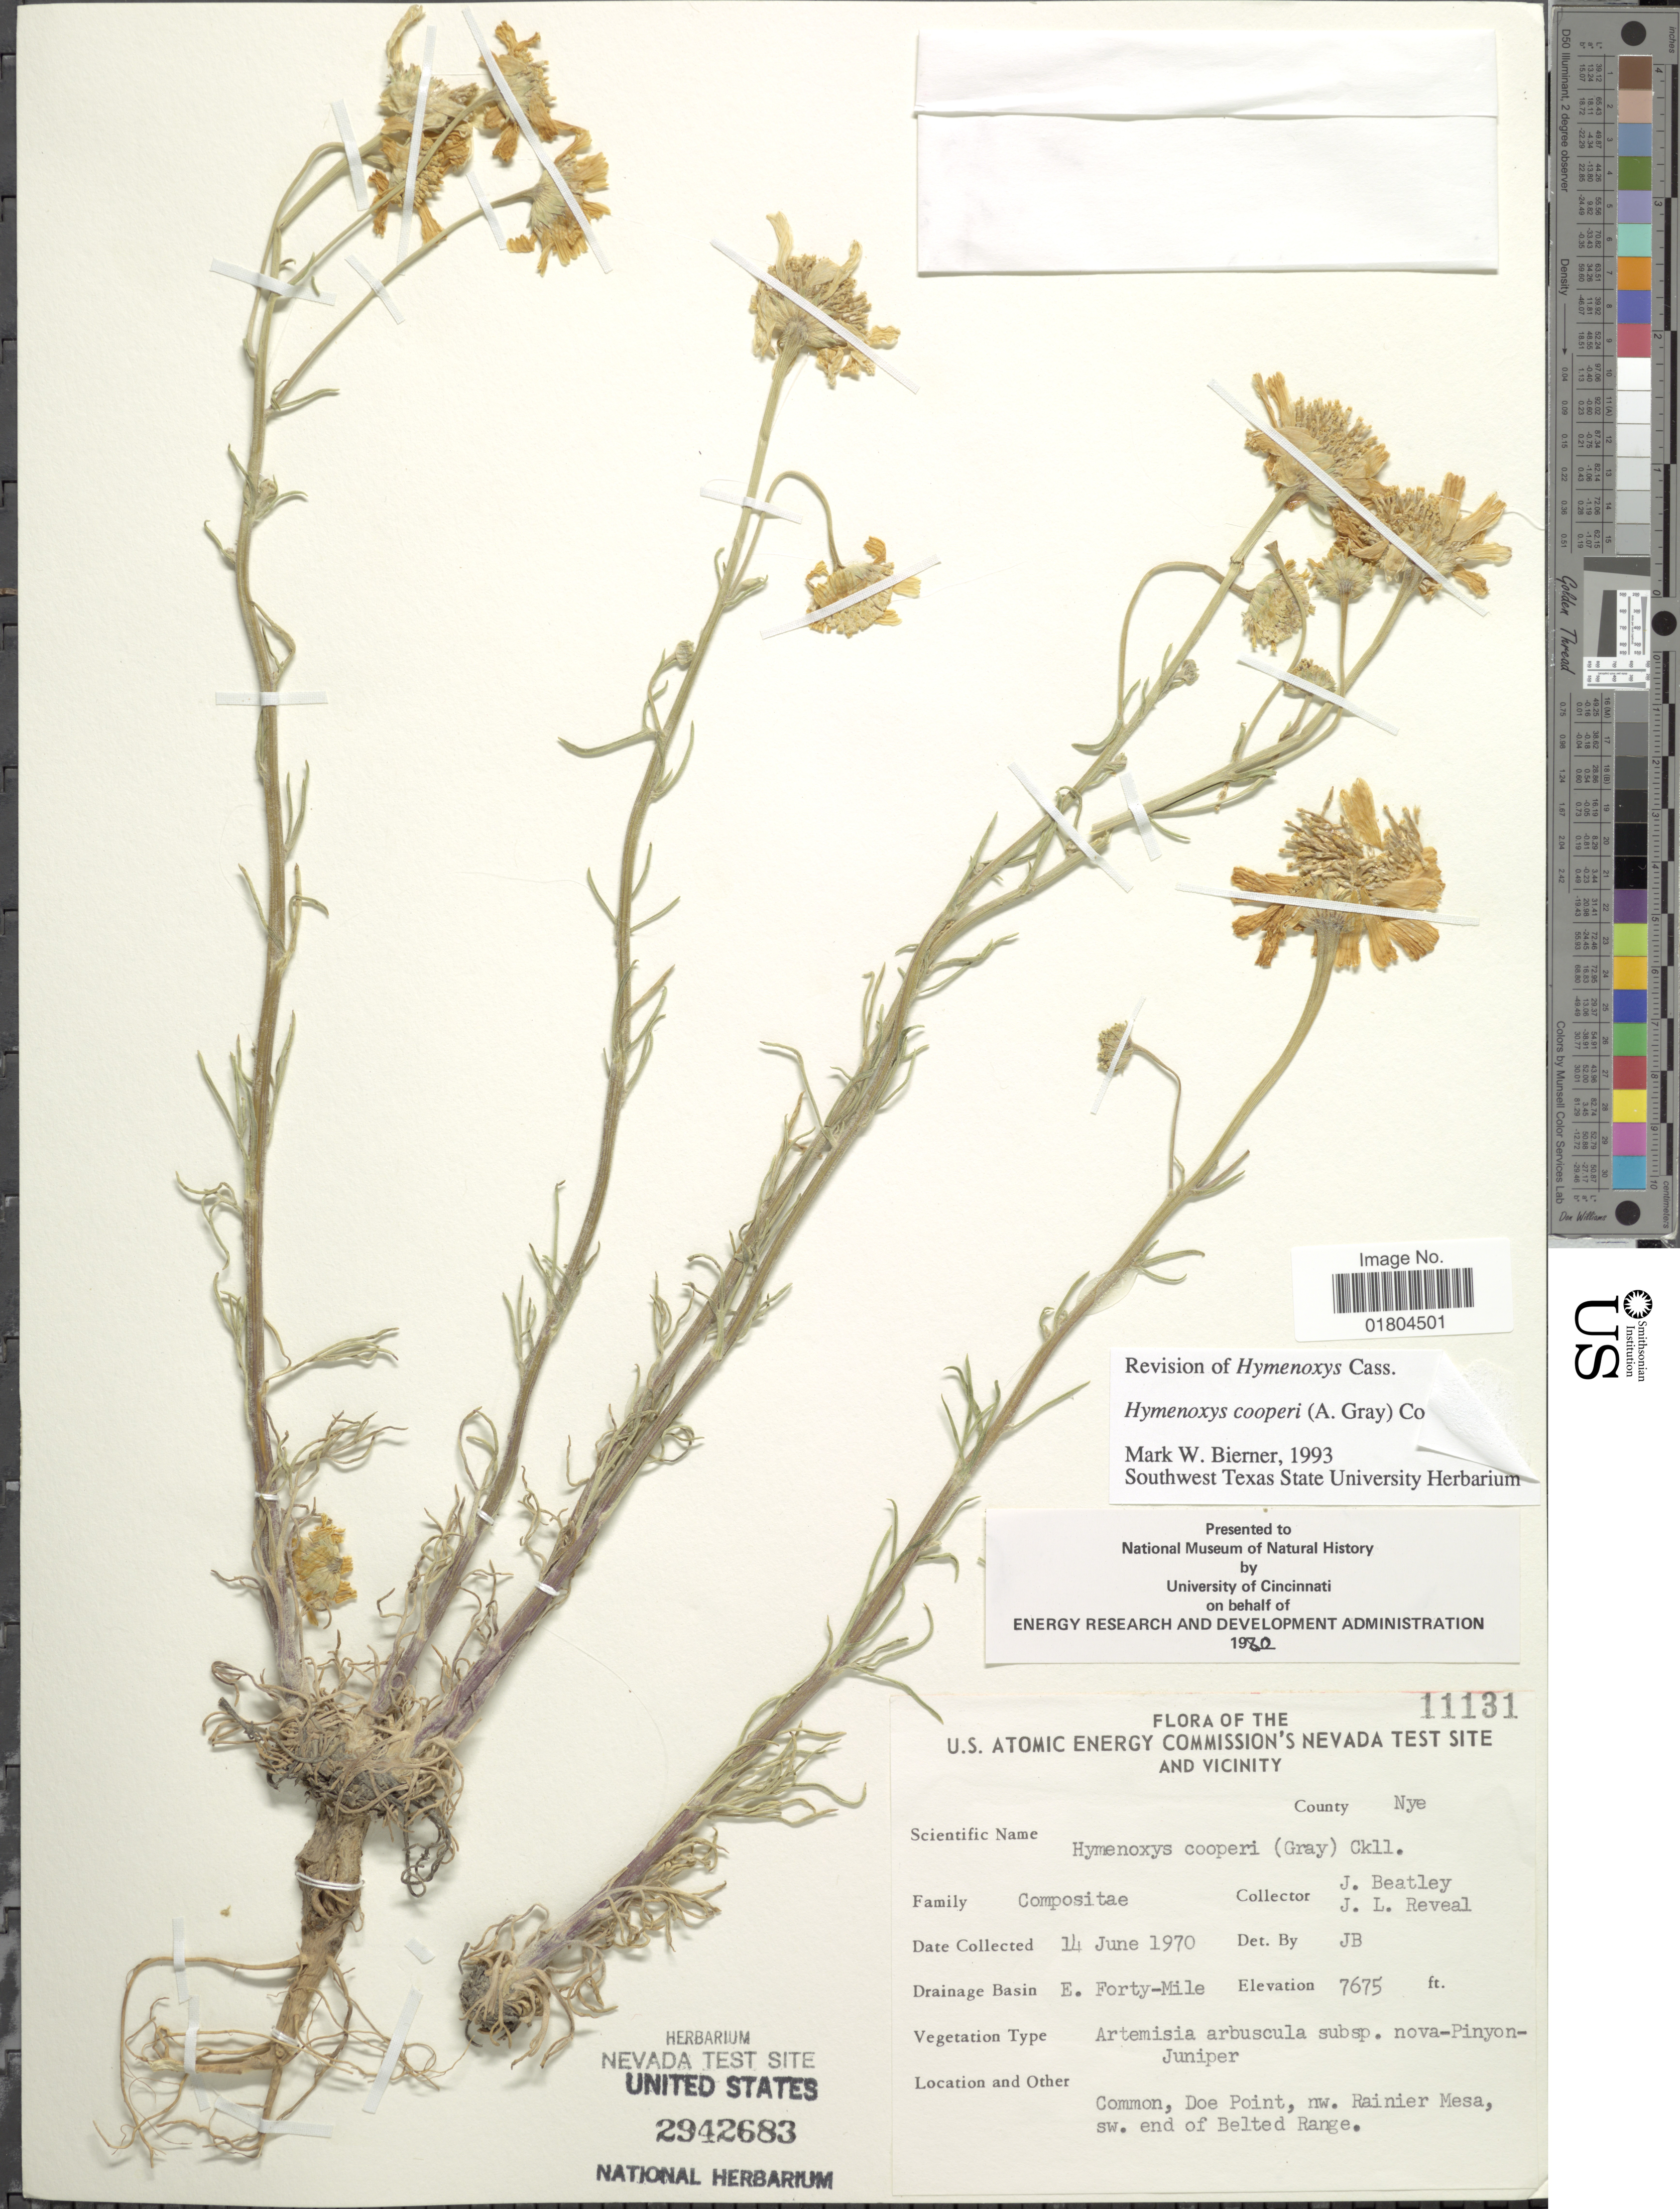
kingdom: Plantae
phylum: Tracheophyta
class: Magnoliopsida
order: Asterales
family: Asteraceae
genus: Hymenoxys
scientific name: Hymenoxys cooperi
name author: (A. Gray) Cockerell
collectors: J. C. Beatley & J. L. Reveal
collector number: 11131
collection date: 1970-06-14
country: United States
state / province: Nevada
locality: U. S. Atomic Energy Commission's Nevada Test Site and vicinity. County Nye. Drainage Basin E. Forty-Mile. Doe Point, nw. Rainier Mesa, sw. end of Belted Range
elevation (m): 2339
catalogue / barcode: US 2942683